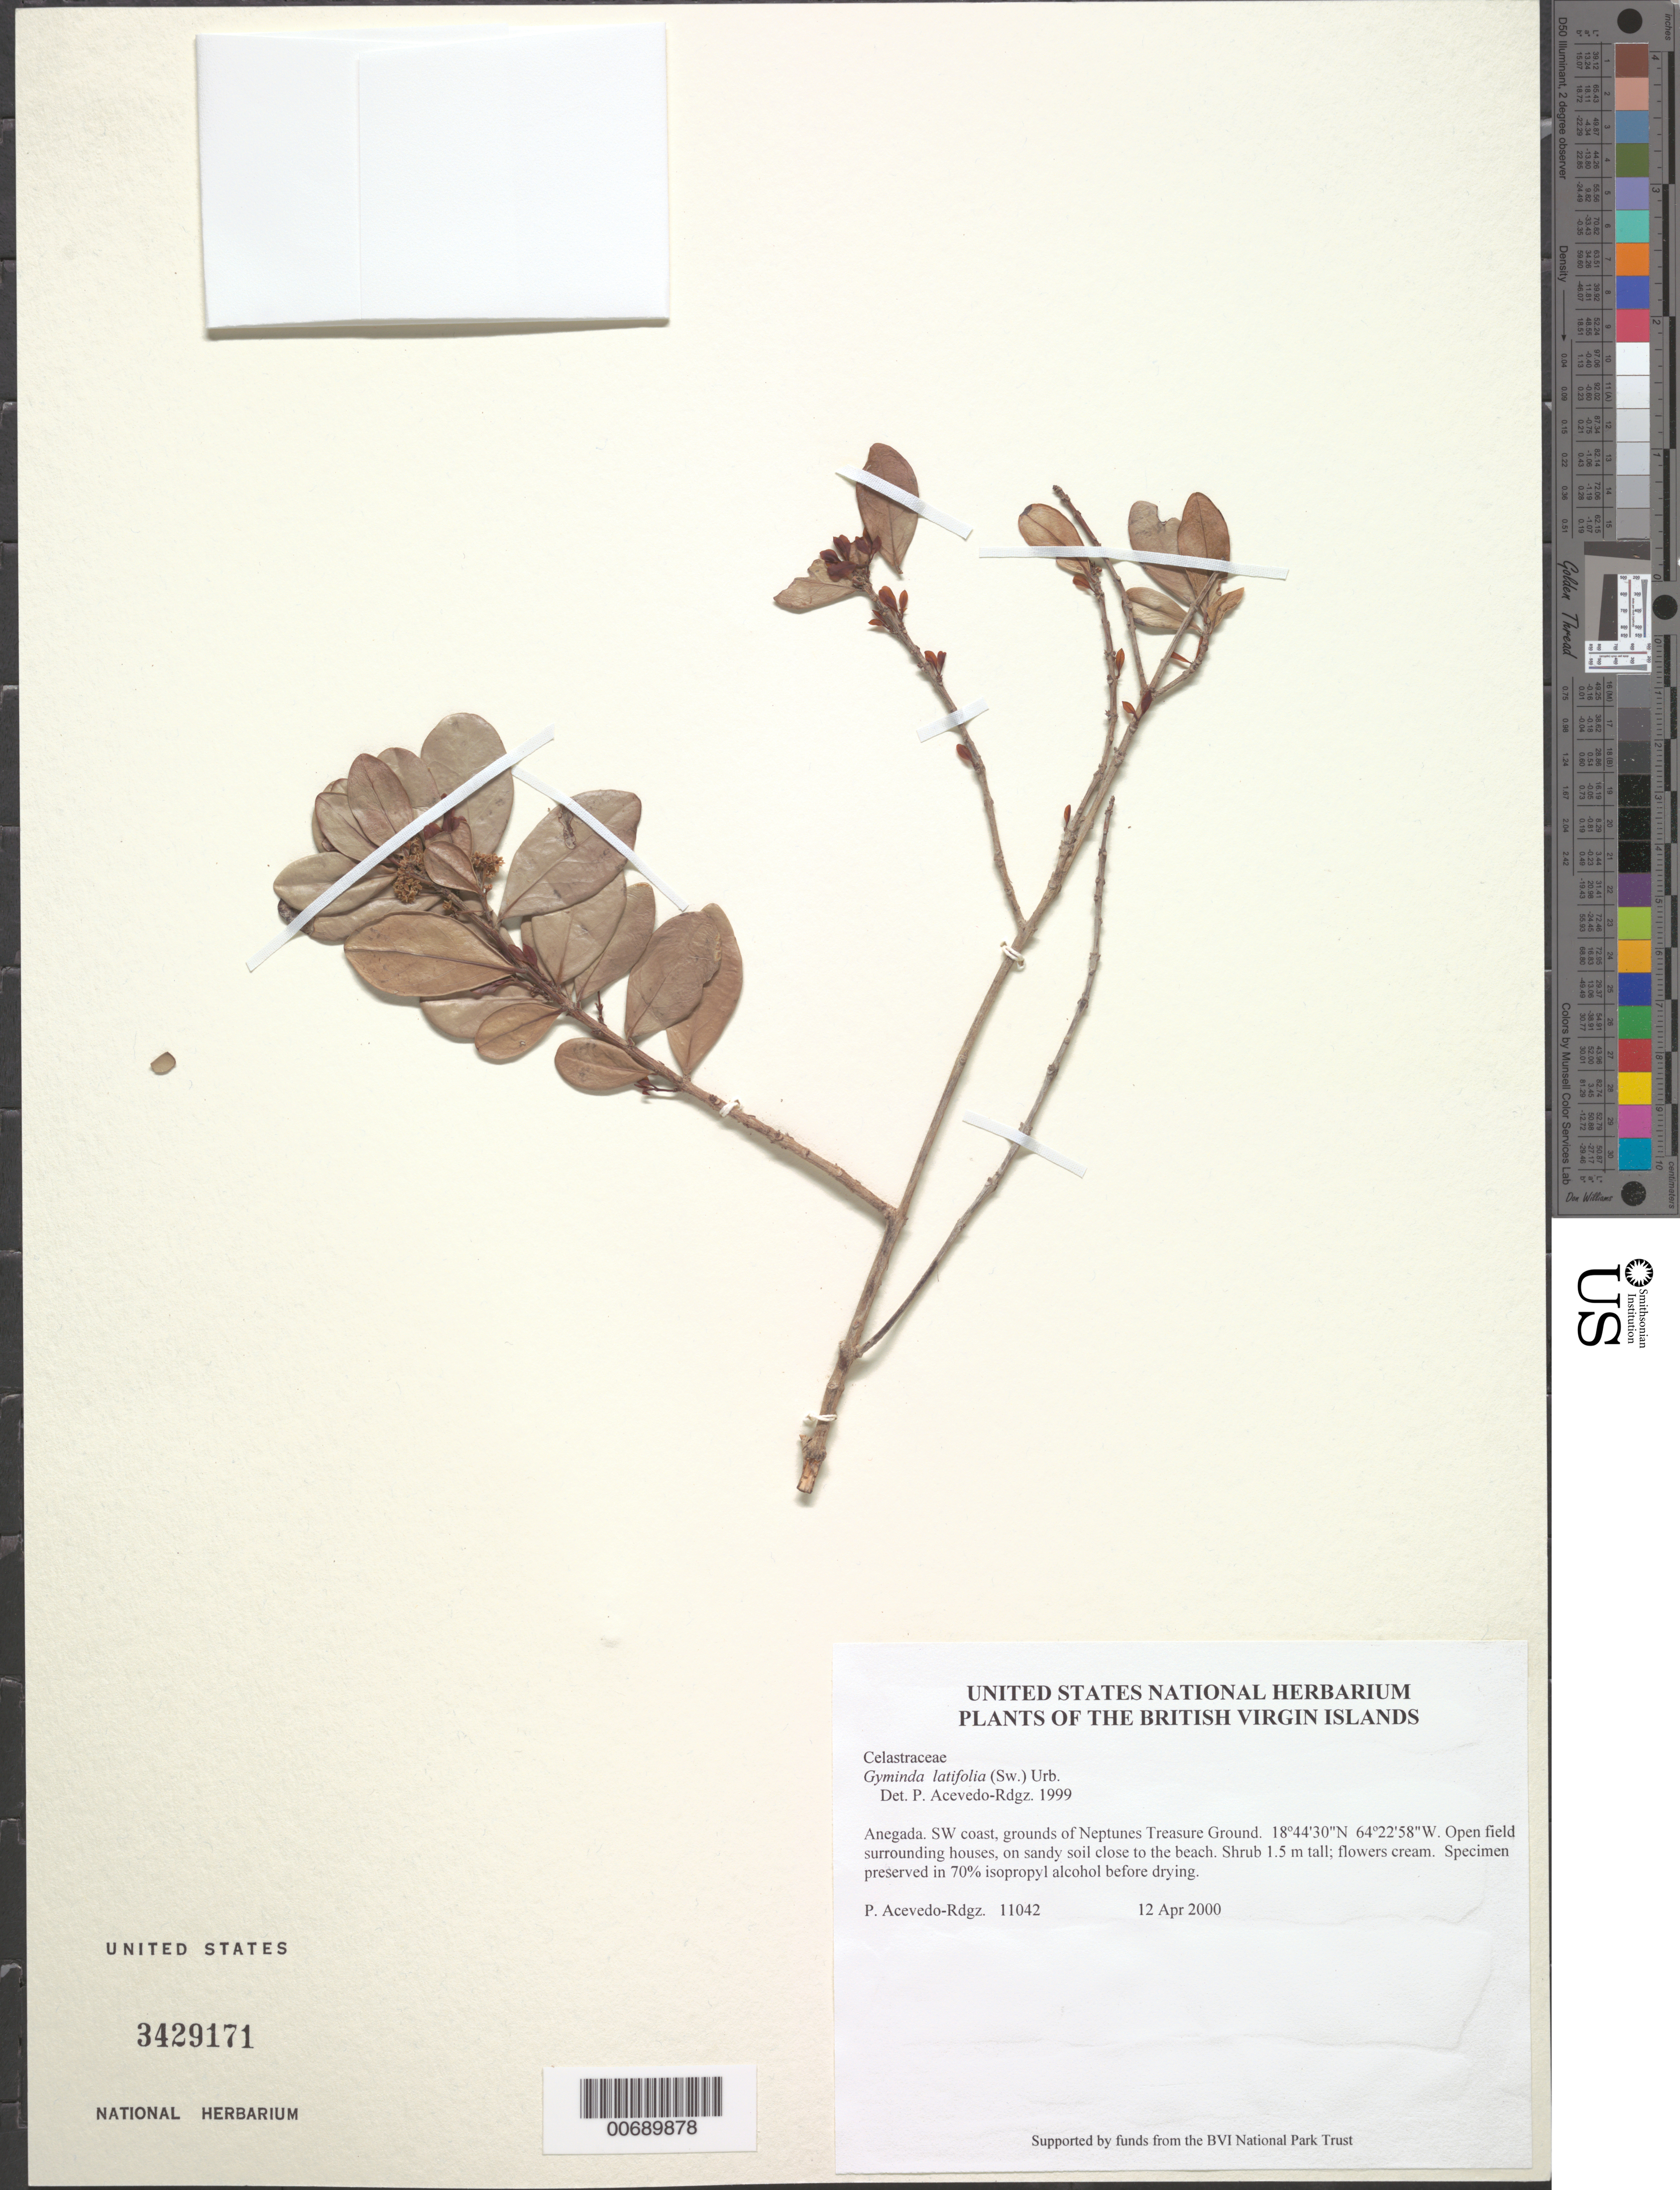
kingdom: Plantae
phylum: Tracheophyta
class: Magnoliopsida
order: Celastrales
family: Celastraceae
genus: Gyminda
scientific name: Gyminda latifolia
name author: (Sw.) Urb.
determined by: Acevedo-Rodríguez, P., (BOT), Smithsonian Institution - National Museum of Natural History (UNITED STATES)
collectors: P. Acevedo-Rodr.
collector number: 11042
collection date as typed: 12 Apr 2000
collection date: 2000-04-12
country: British Virgin Islands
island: Anegada I.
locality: SW coast, grounds of Neptunes Treasure Ground.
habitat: Open field surrounding houses, on sandy soil close to the beach.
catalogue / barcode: US 3429171